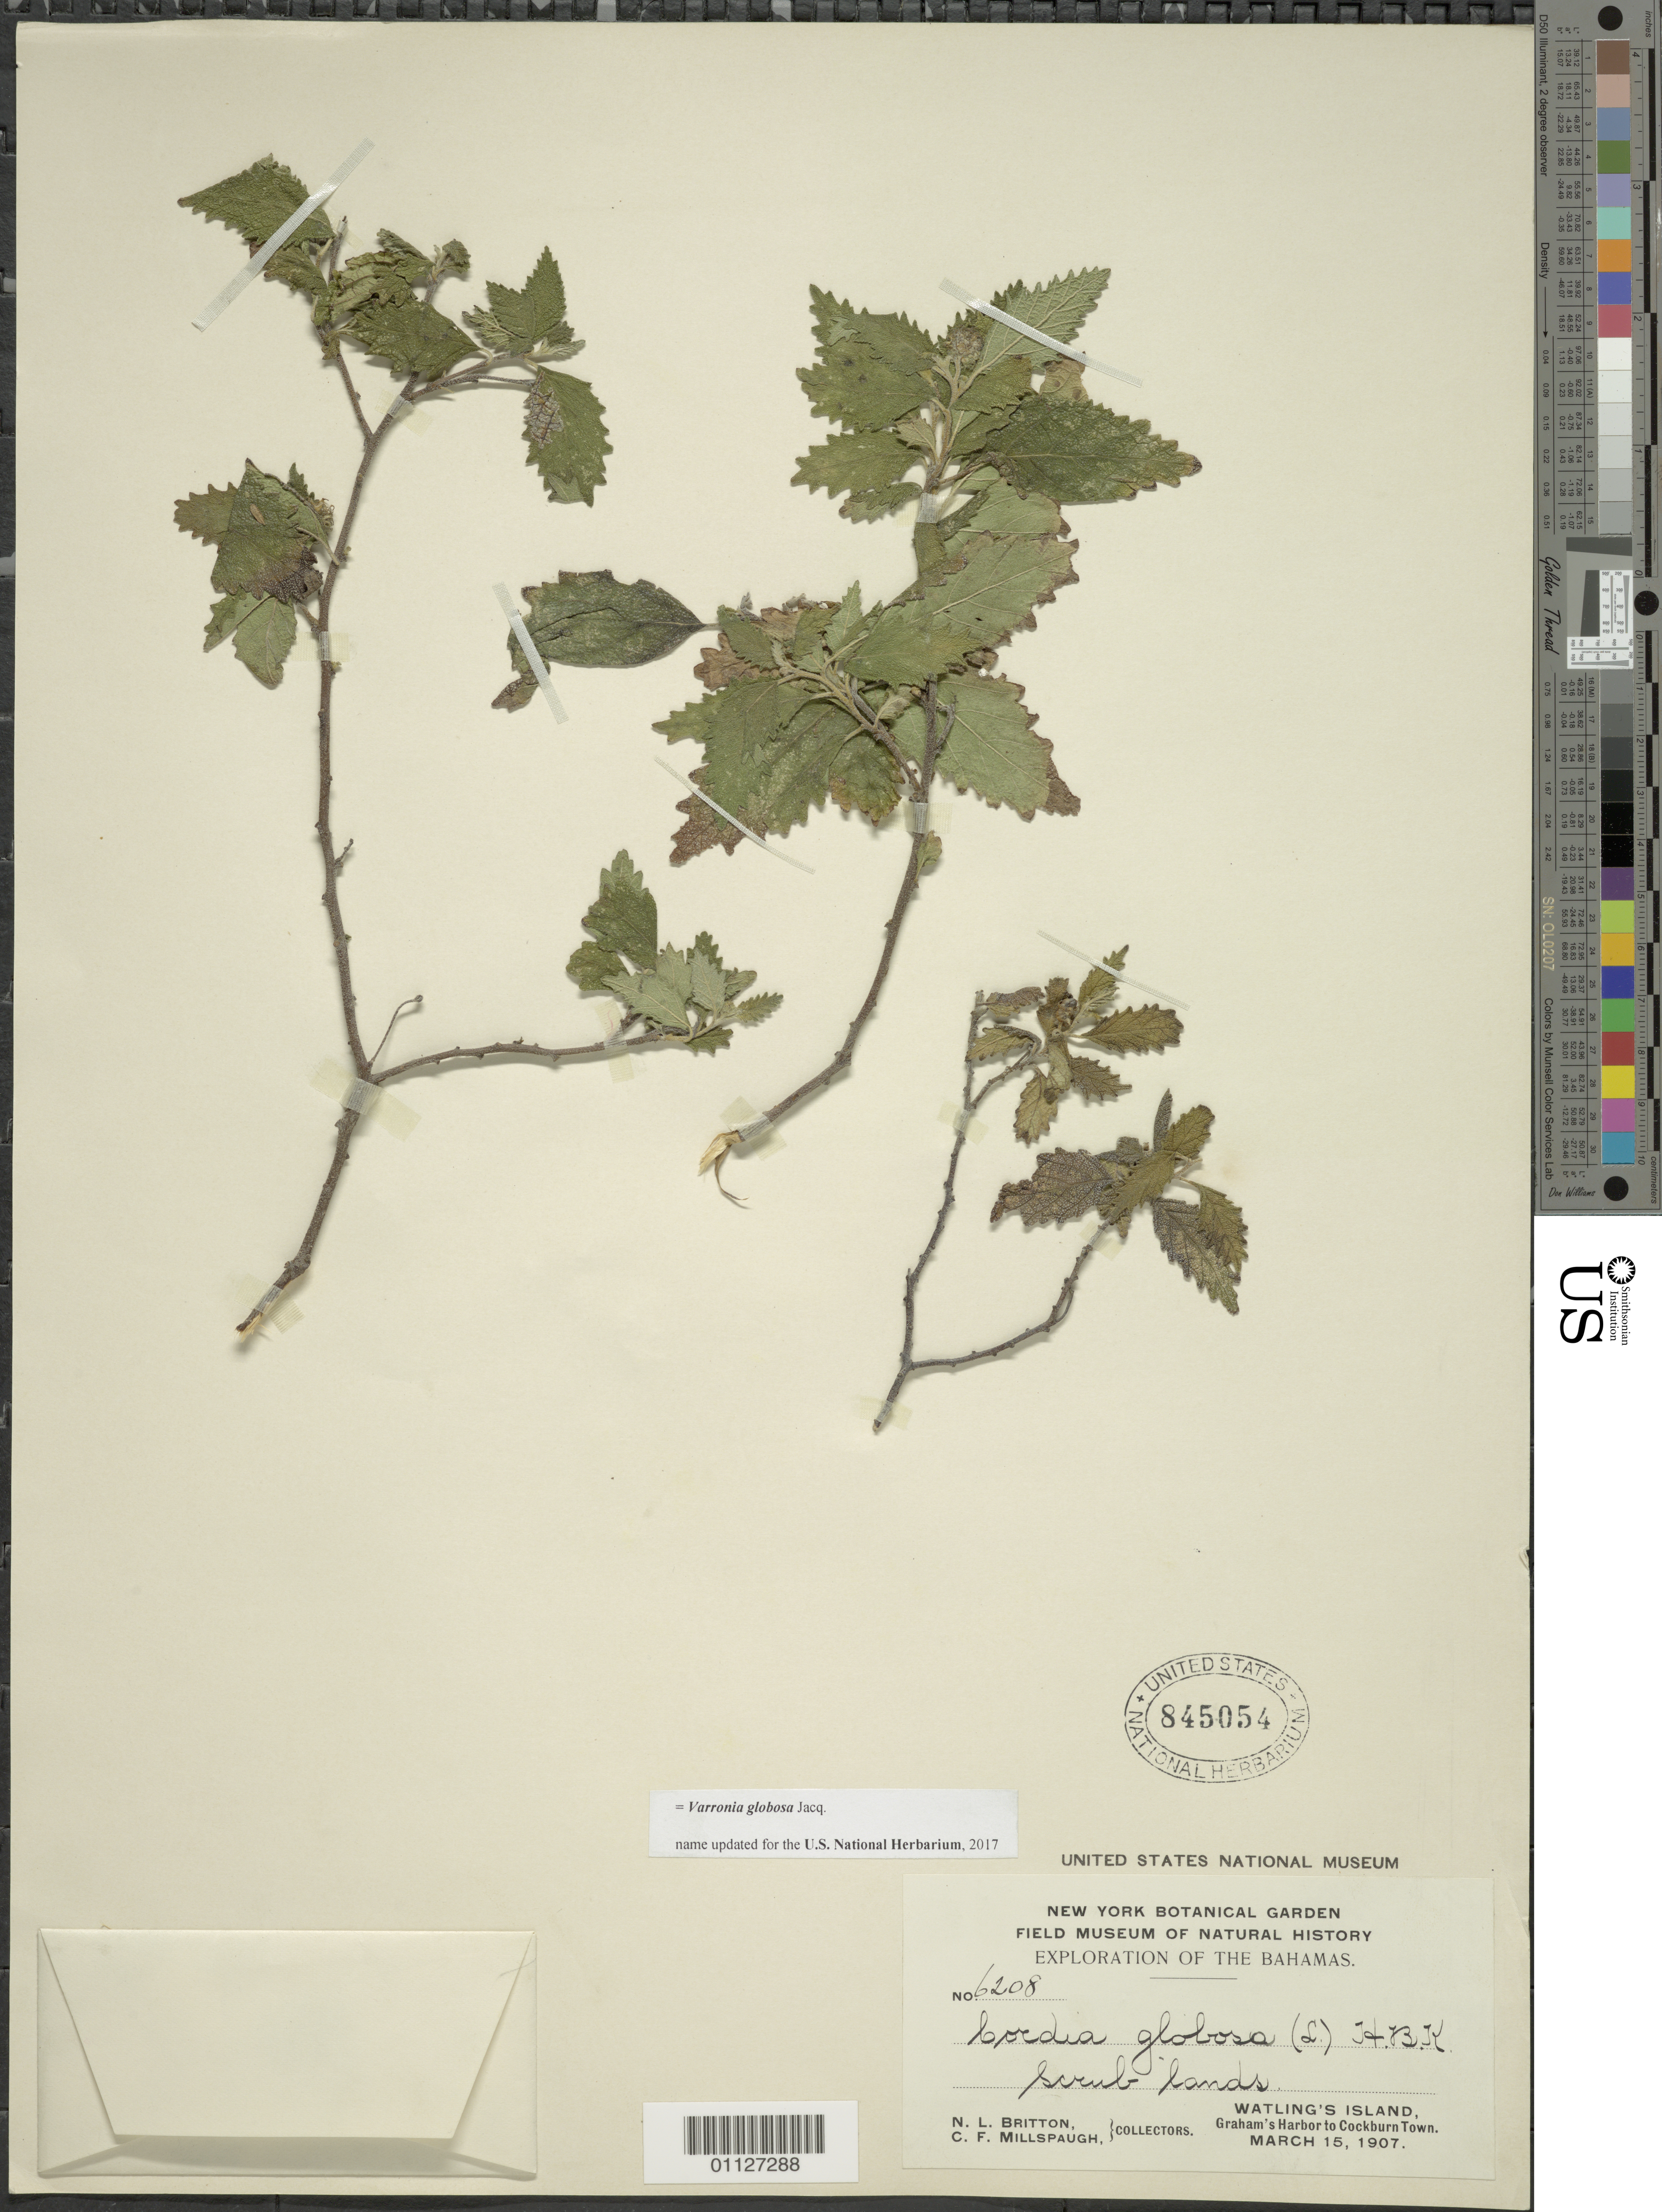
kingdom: Plantae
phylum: Tracheophyta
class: Magnoliopsida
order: Boraginales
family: Cordiaceae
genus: Varronia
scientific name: Varronia globosa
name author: Jacq.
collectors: N. Britton & C. F. Millspaugh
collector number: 6208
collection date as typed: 15 Mar 1907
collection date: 1907-03-15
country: Bahamas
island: San Salvador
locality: Watling's Island [San Salvador Island], Graham's Harbor to Cockburn Town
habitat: Scrub lands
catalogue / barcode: US 845054